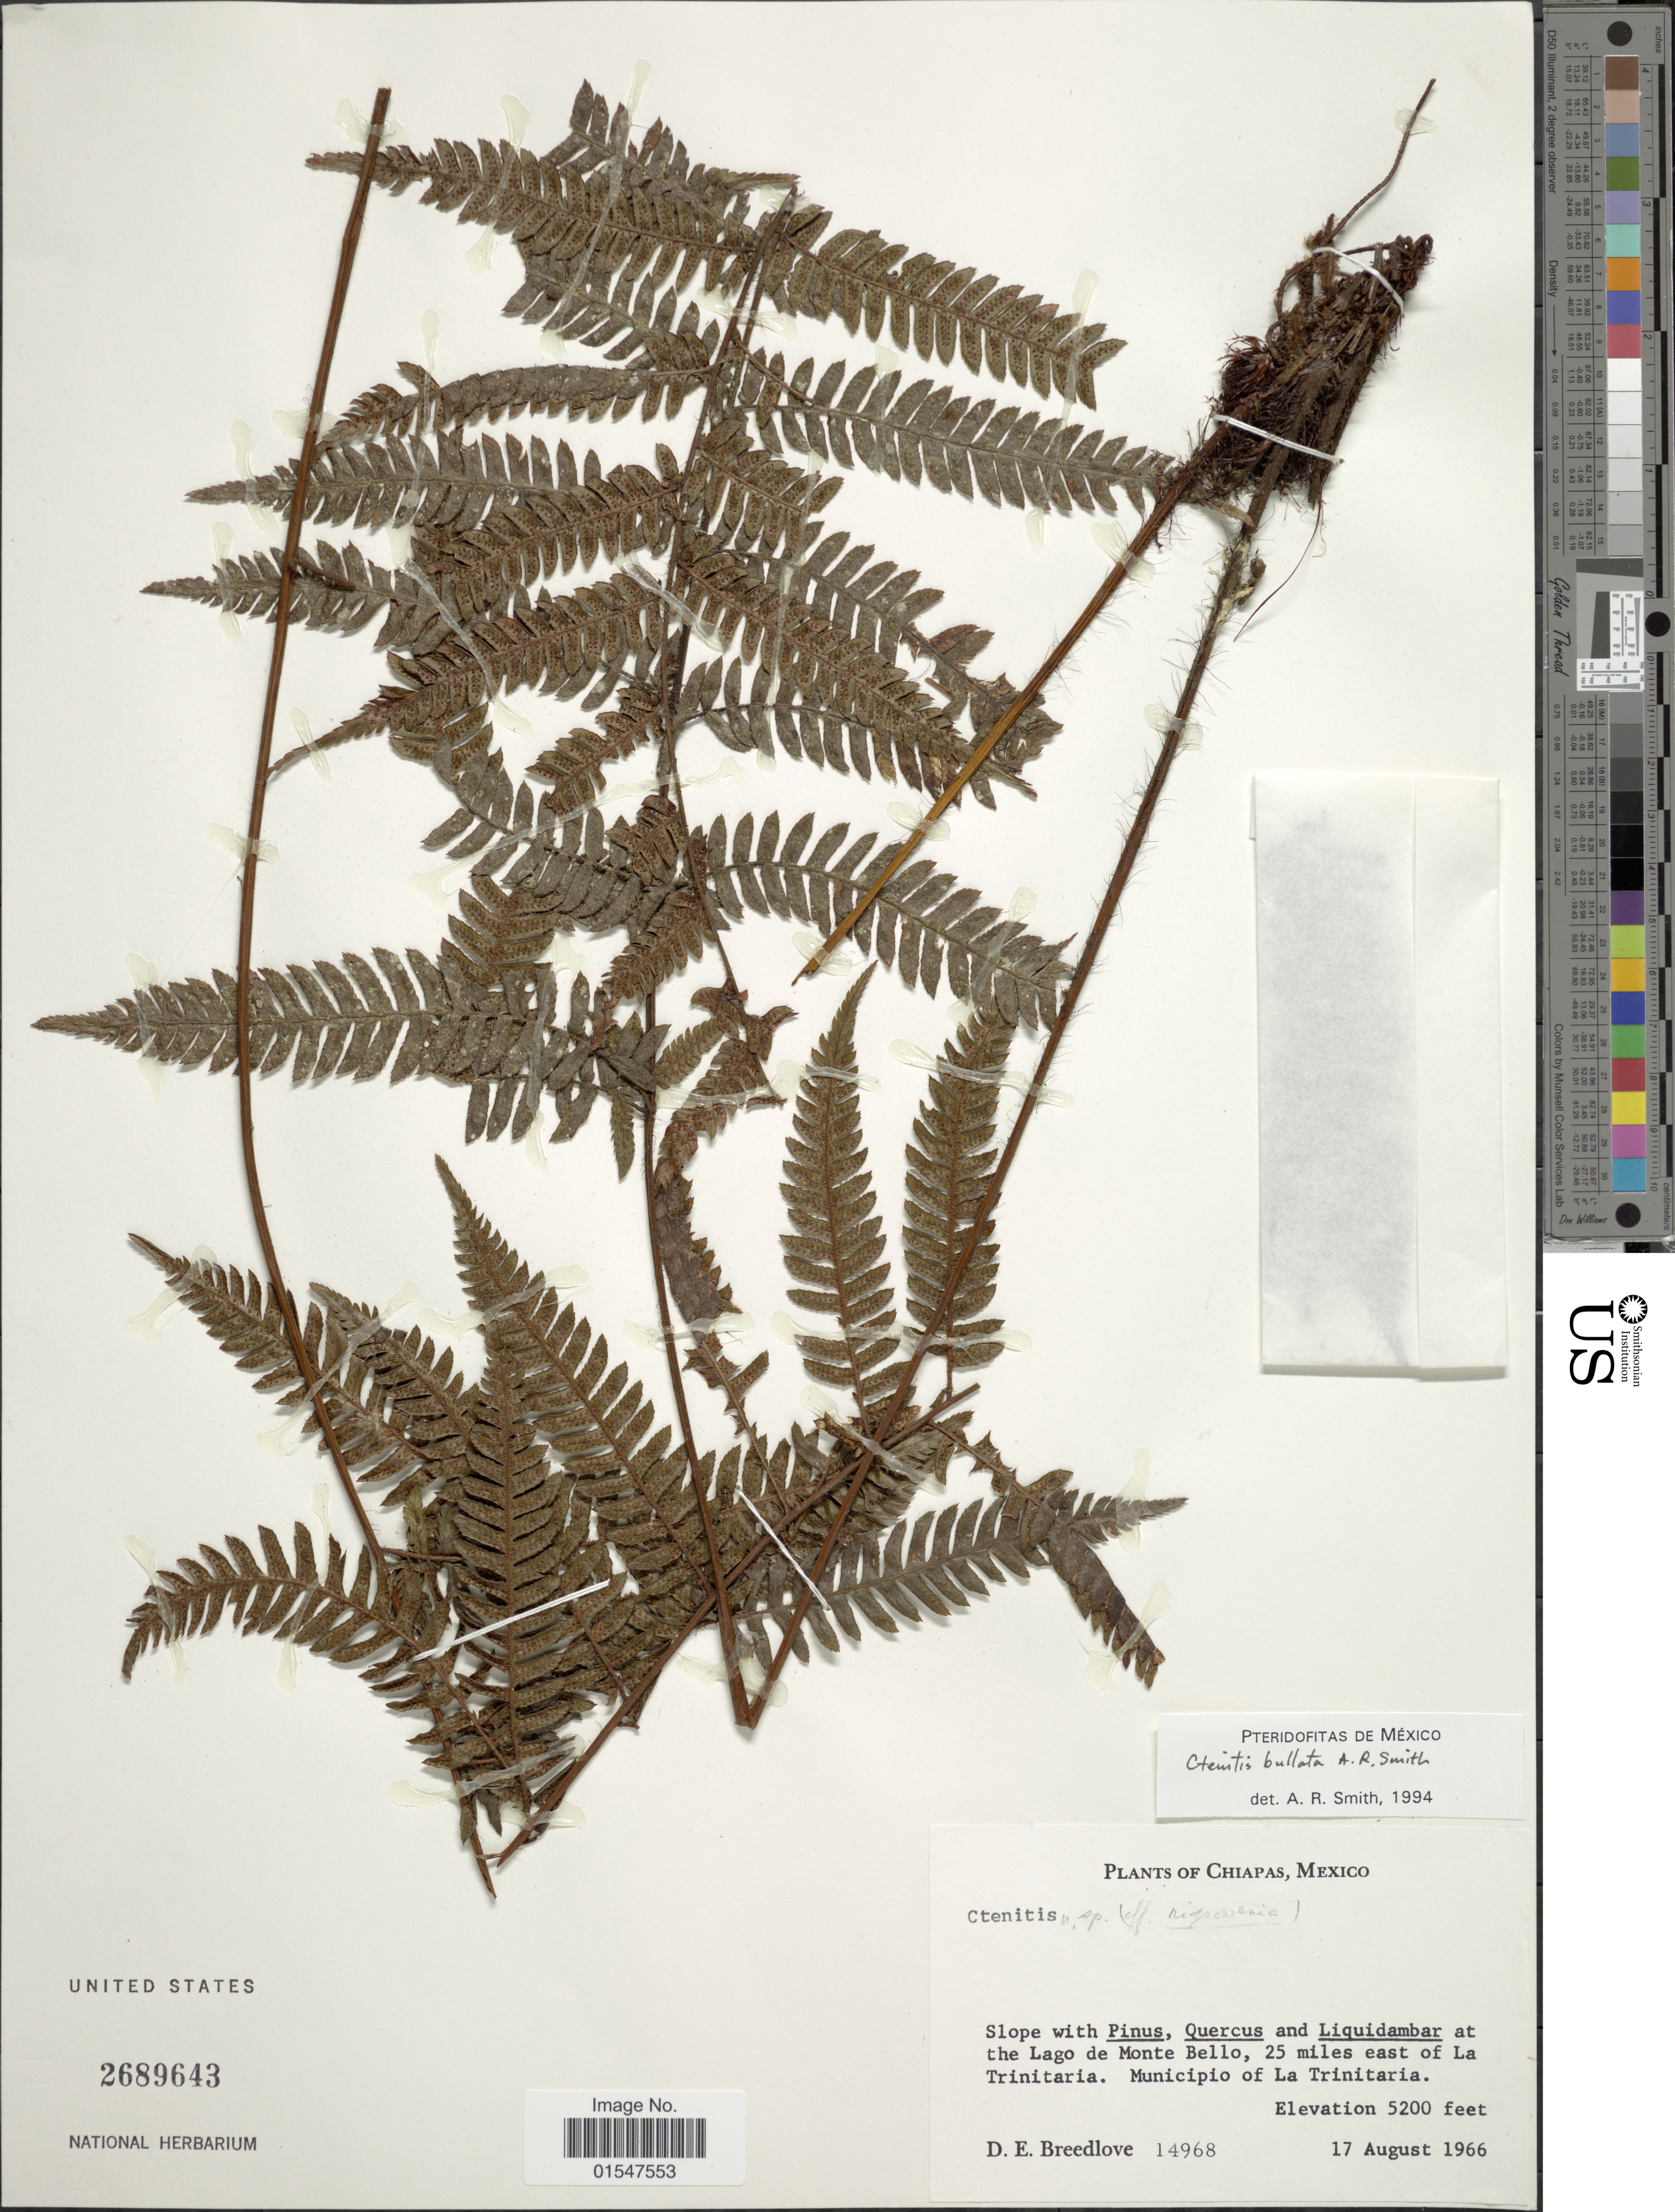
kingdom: Plantae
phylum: Tracheophyta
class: Polypodiopsida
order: Polypodiales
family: Dryopteridaceae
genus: Ctenitis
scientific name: Ctenitis bullata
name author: A.R. Sm.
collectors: D. E. Breedlove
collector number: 14968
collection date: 1966-08-17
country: Mexico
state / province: Chiapas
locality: Mexico, at the Lago de Monte Bello, 25 miles east of La Trinitaria, Municipio de La Trinitaria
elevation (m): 1585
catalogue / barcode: US 2689643